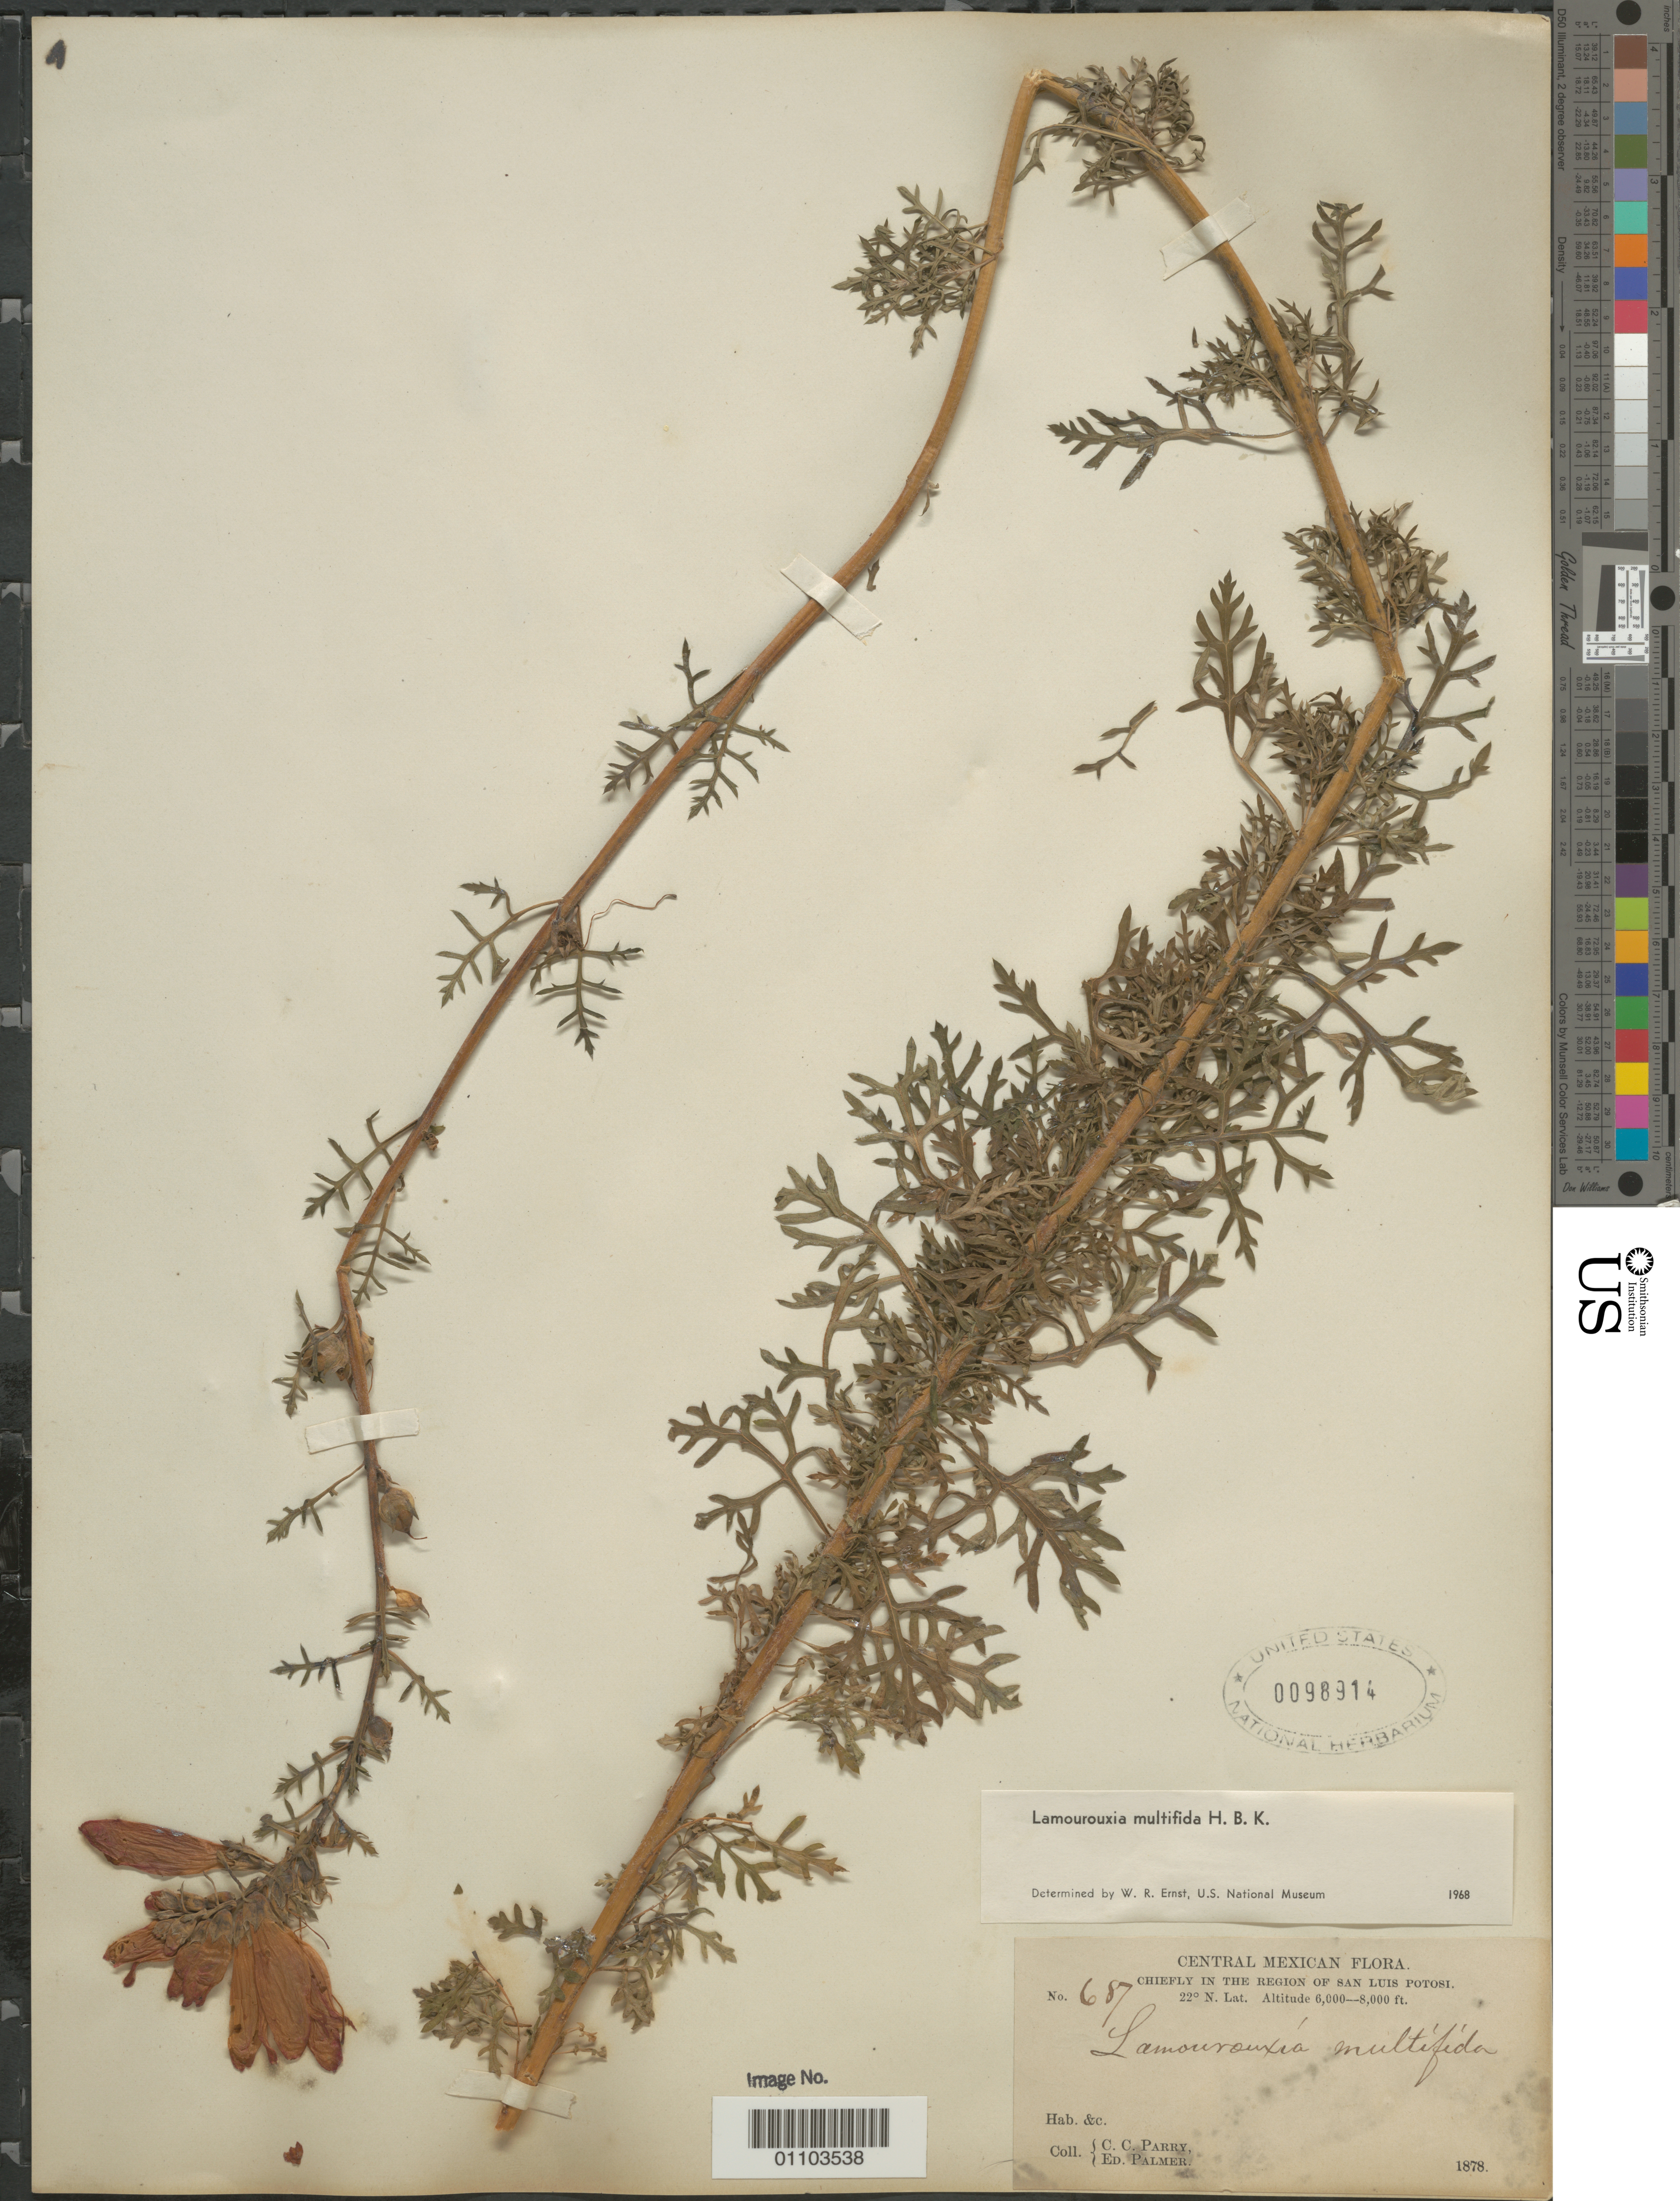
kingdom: Plantae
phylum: Tracheophyta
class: Magnoliopsida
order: Lamiales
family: Orobanchaceae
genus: Lamourouxia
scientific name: Lamourouxia multifida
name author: Kunth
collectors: C. C. Parry & E. Palmer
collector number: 687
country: Mexico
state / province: San Luis Potosí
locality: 22 N Lat.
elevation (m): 1829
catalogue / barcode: US 98914